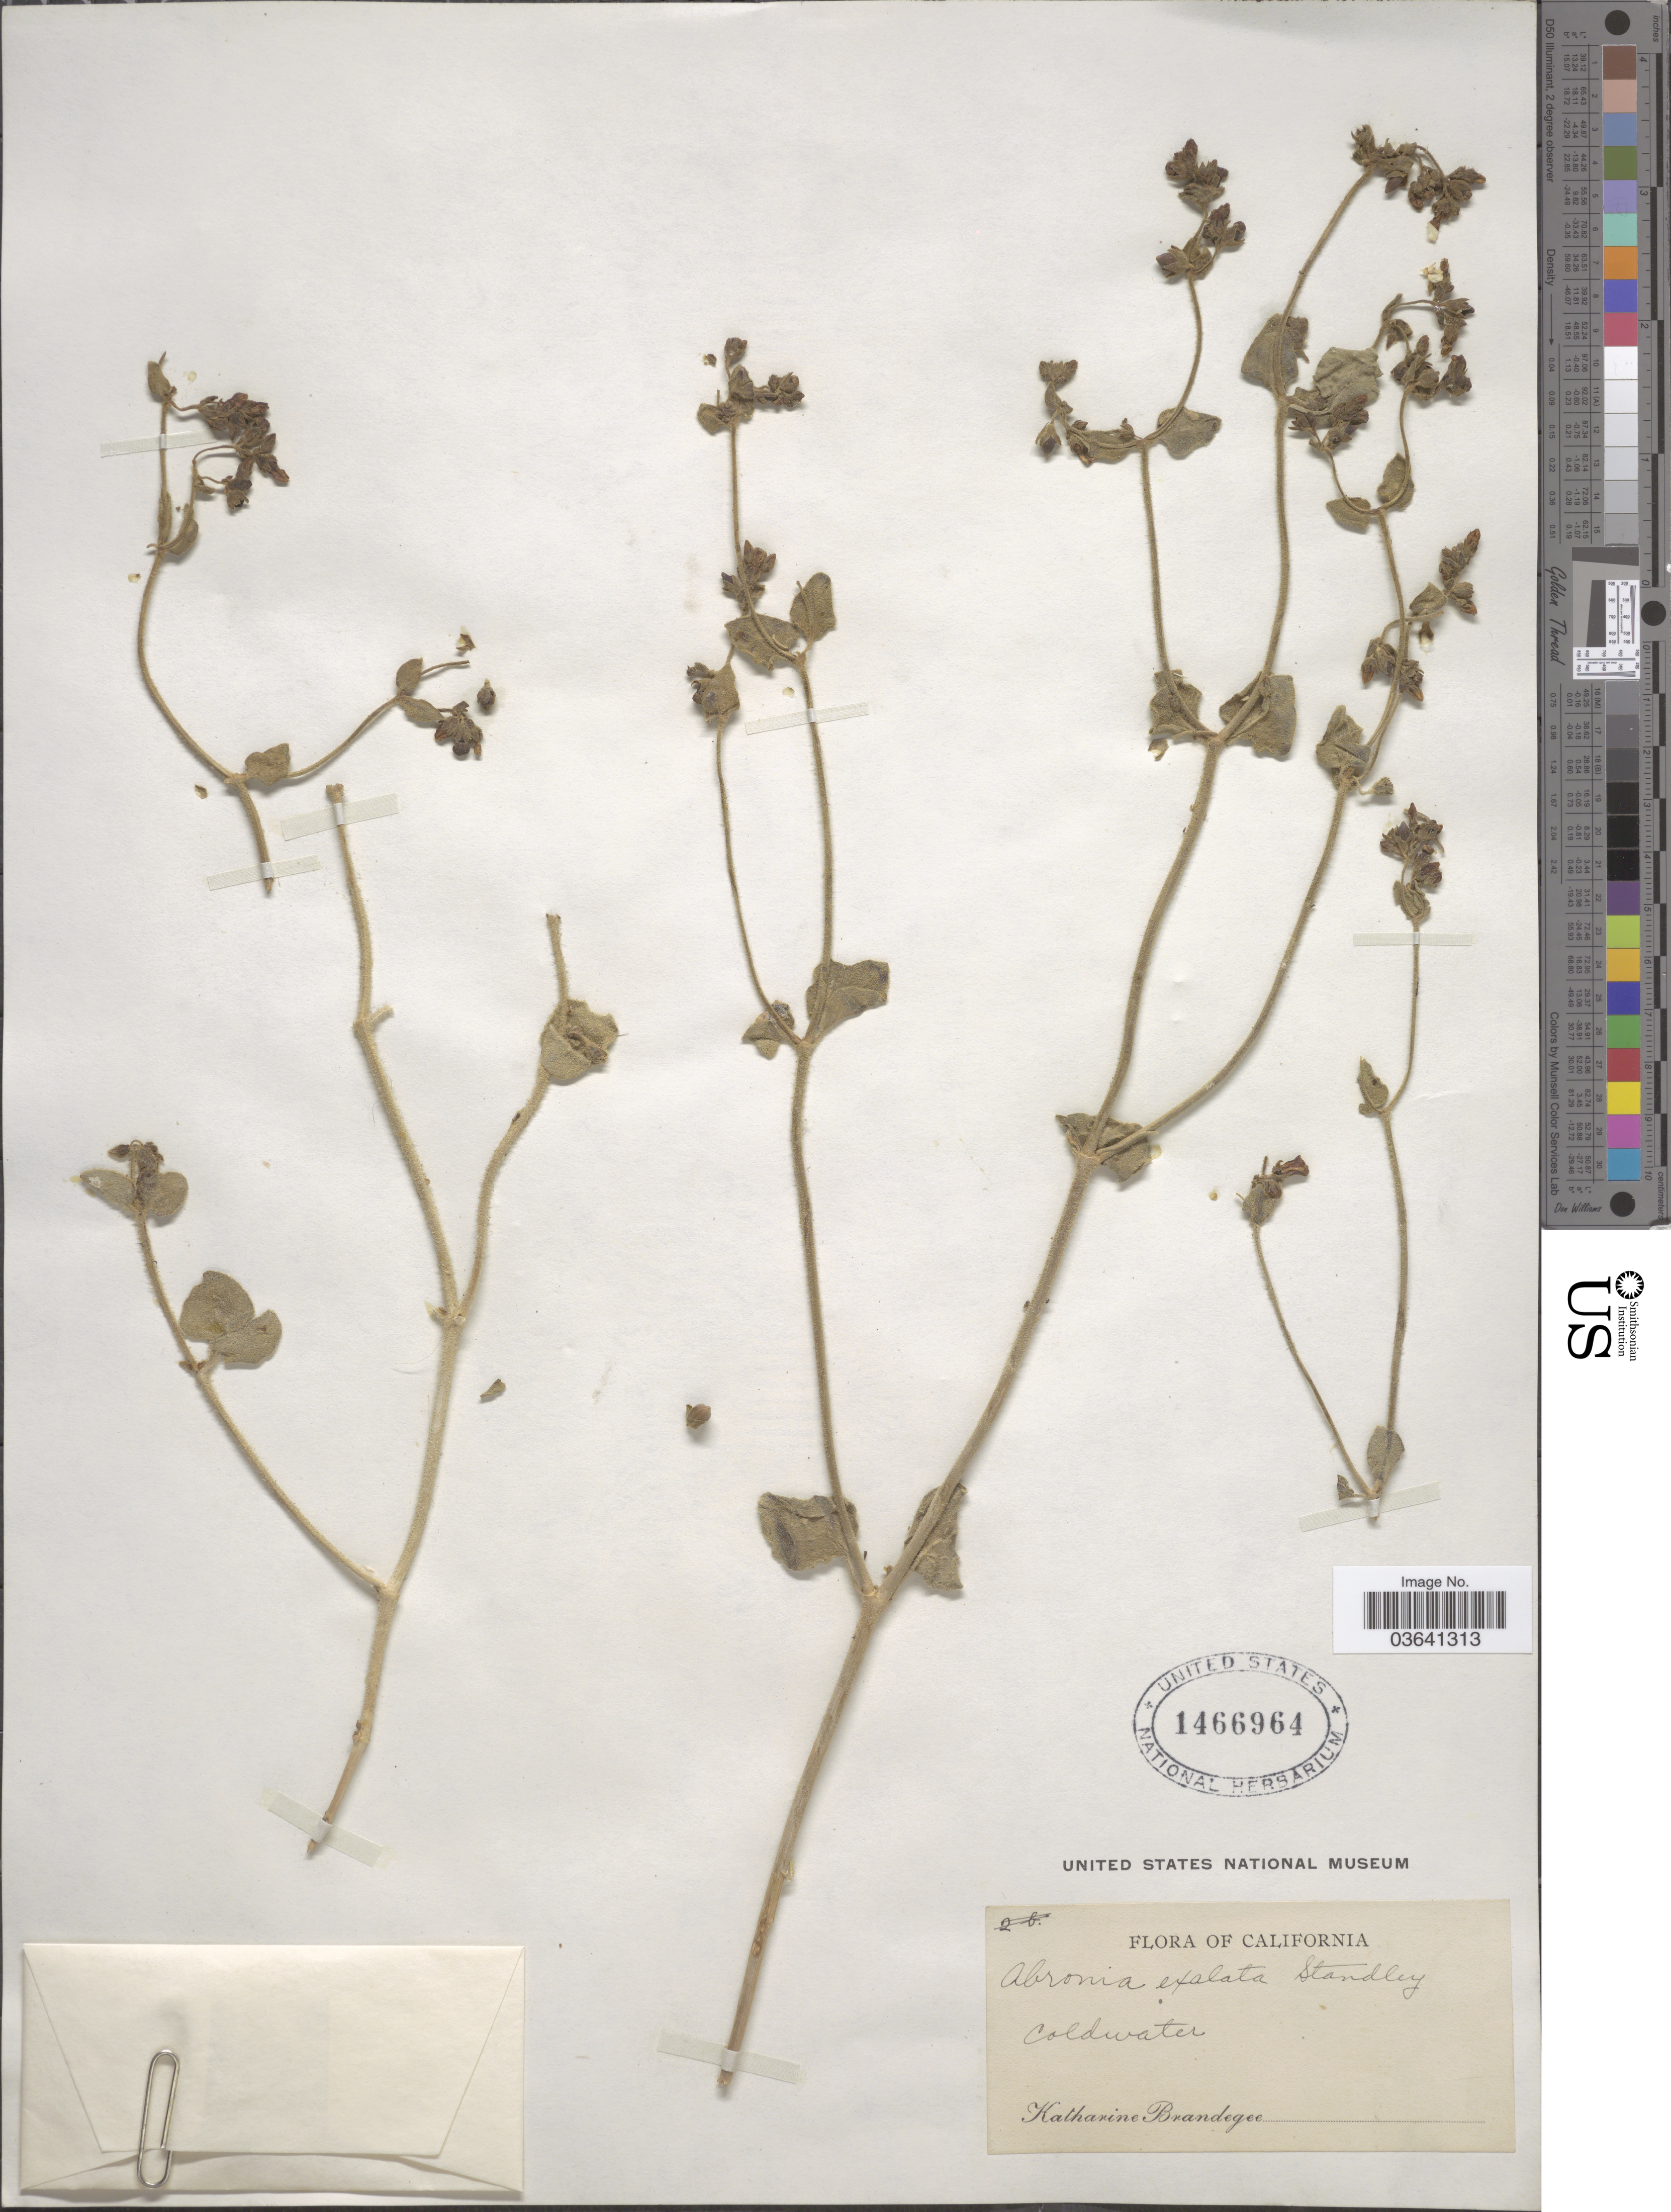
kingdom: Plantae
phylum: Tracheophyta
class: Magnoliopsida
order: Caryophyllales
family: Nyctaginaceae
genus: Mirabilis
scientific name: Mirabilis sp.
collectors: M. K. Brandegee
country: United States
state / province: California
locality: Coldwater.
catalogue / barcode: US 1466964